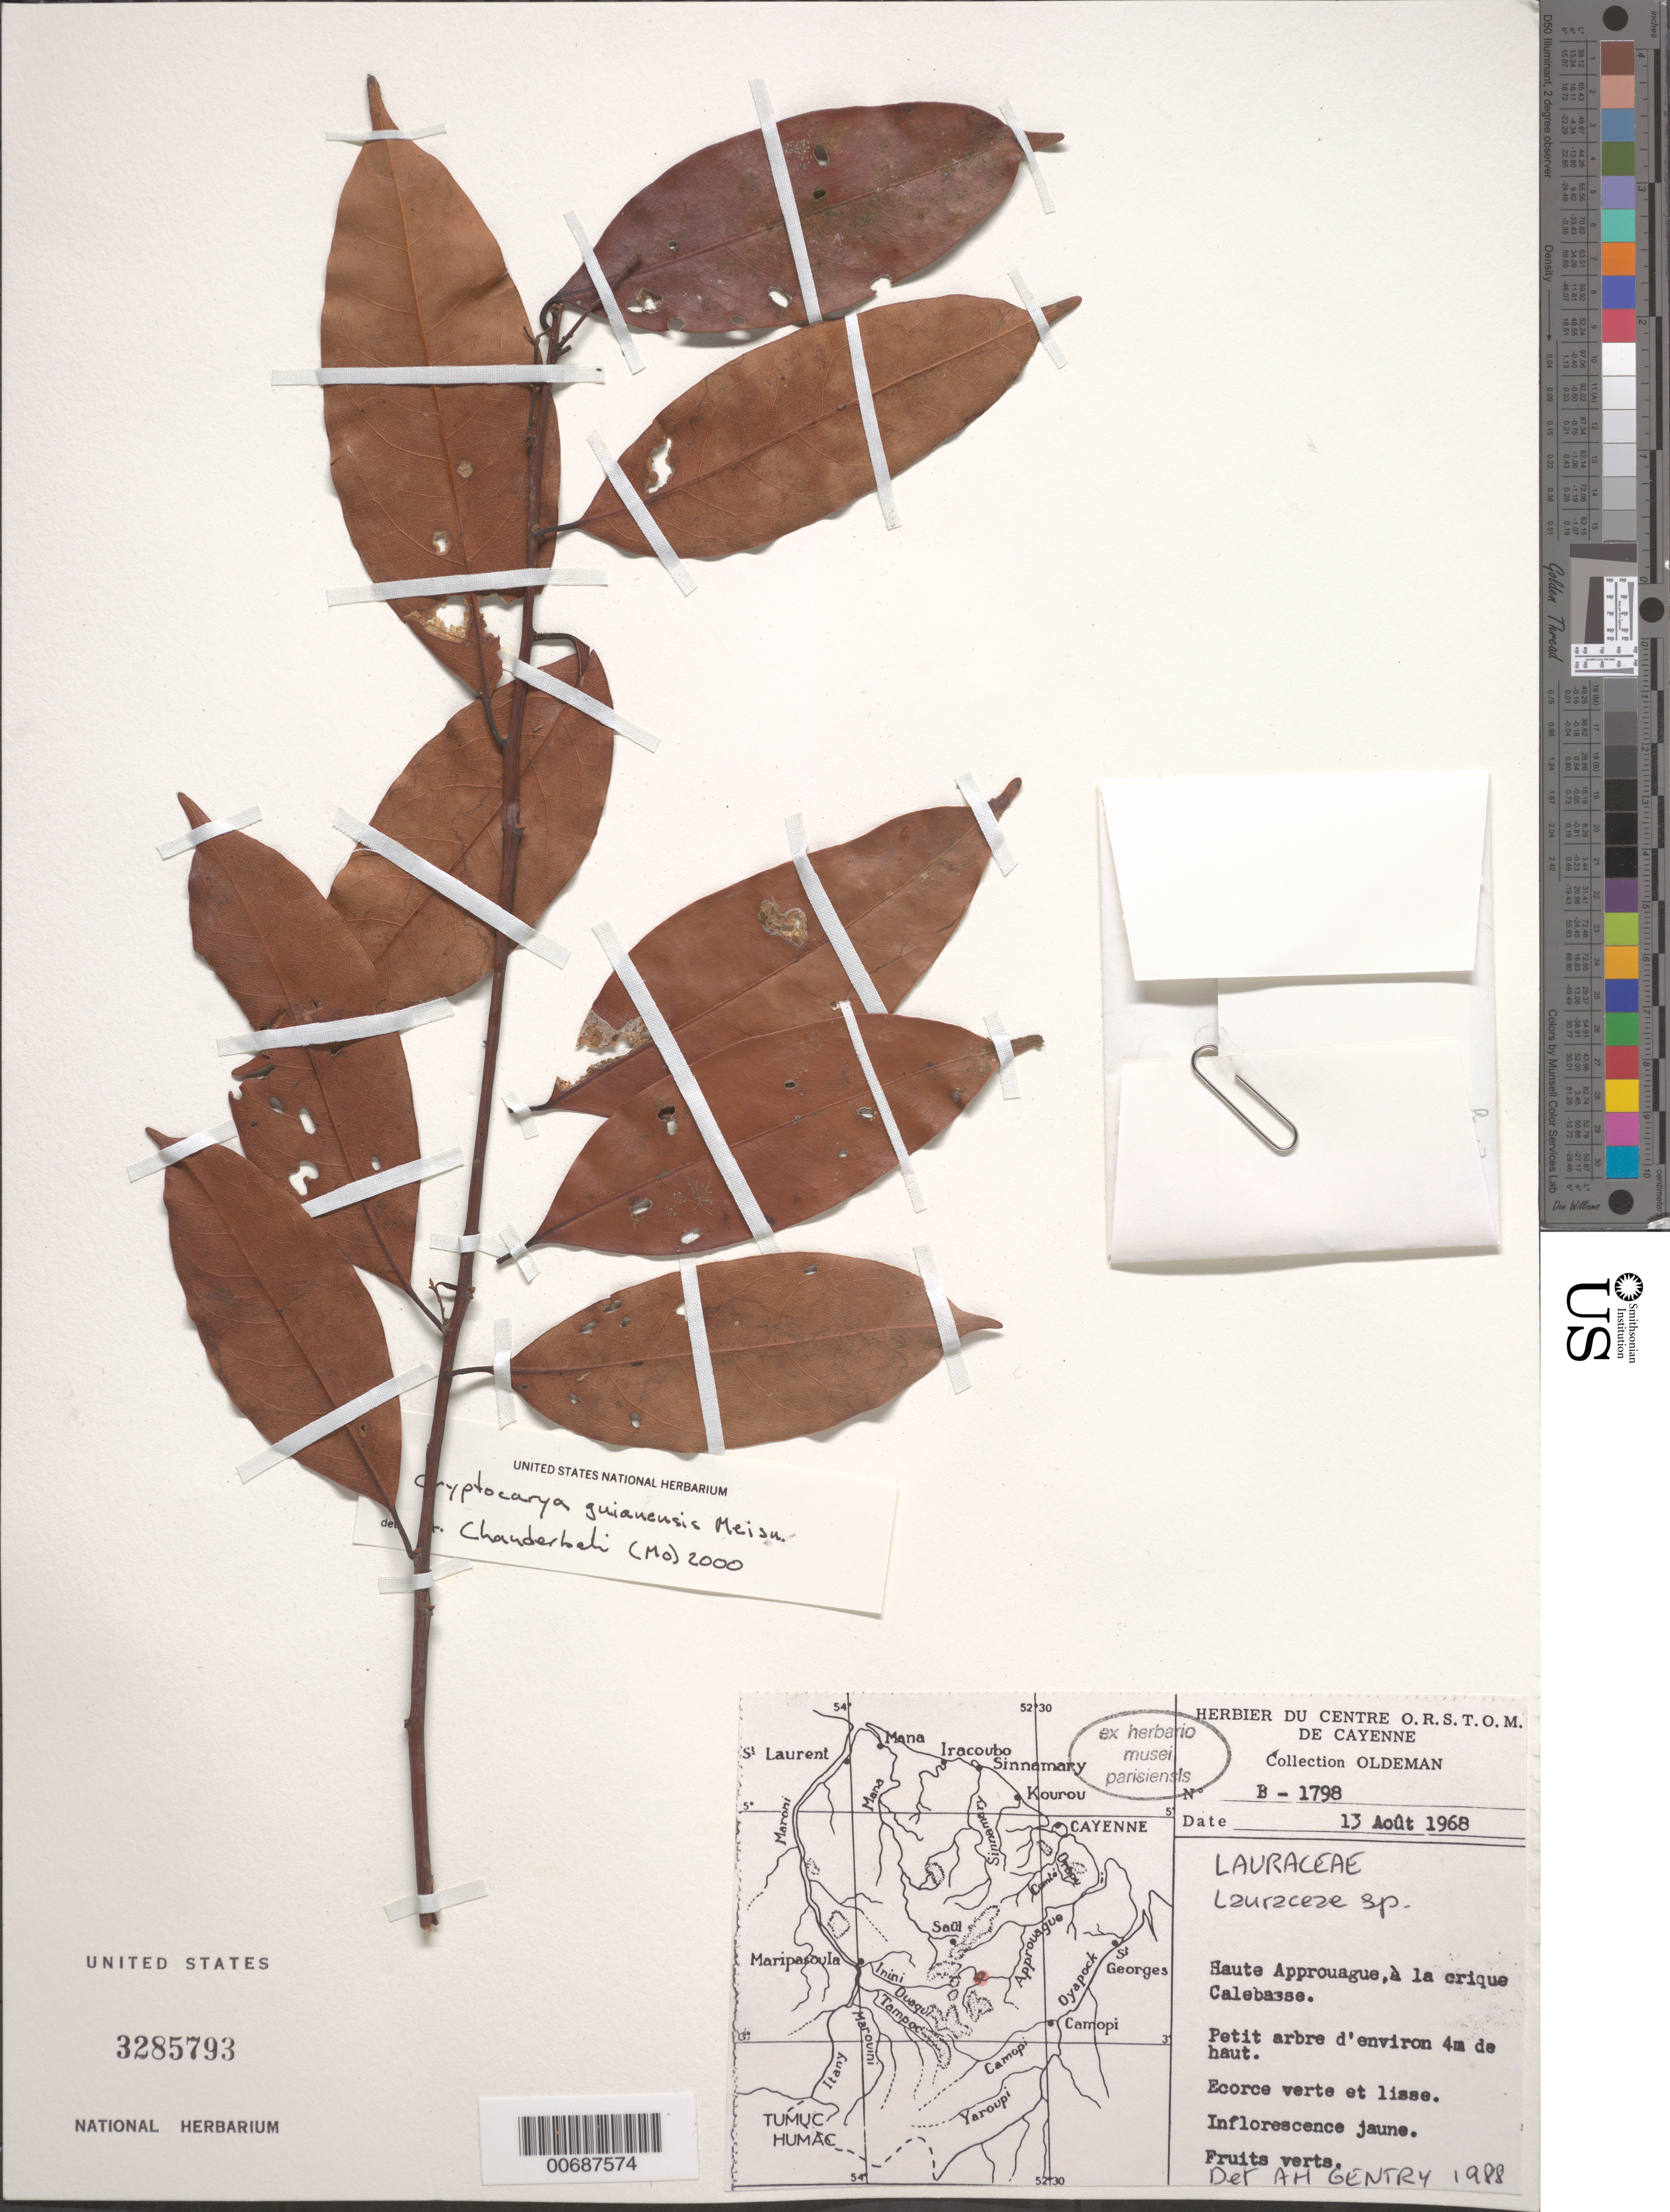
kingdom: Plantae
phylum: Tracheophyta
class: Magnoliopsida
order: Laurales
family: Lauraceae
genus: Cryptocarya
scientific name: Cryptocarya guianensis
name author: Meisn.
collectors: -- Oldeman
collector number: B-1798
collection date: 1968-08-13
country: French Guiana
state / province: Cayenne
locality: Haute Approuague, à la crique Calebasse. Petit arbre d'environ 4m de haut.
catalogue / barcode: US 3285793